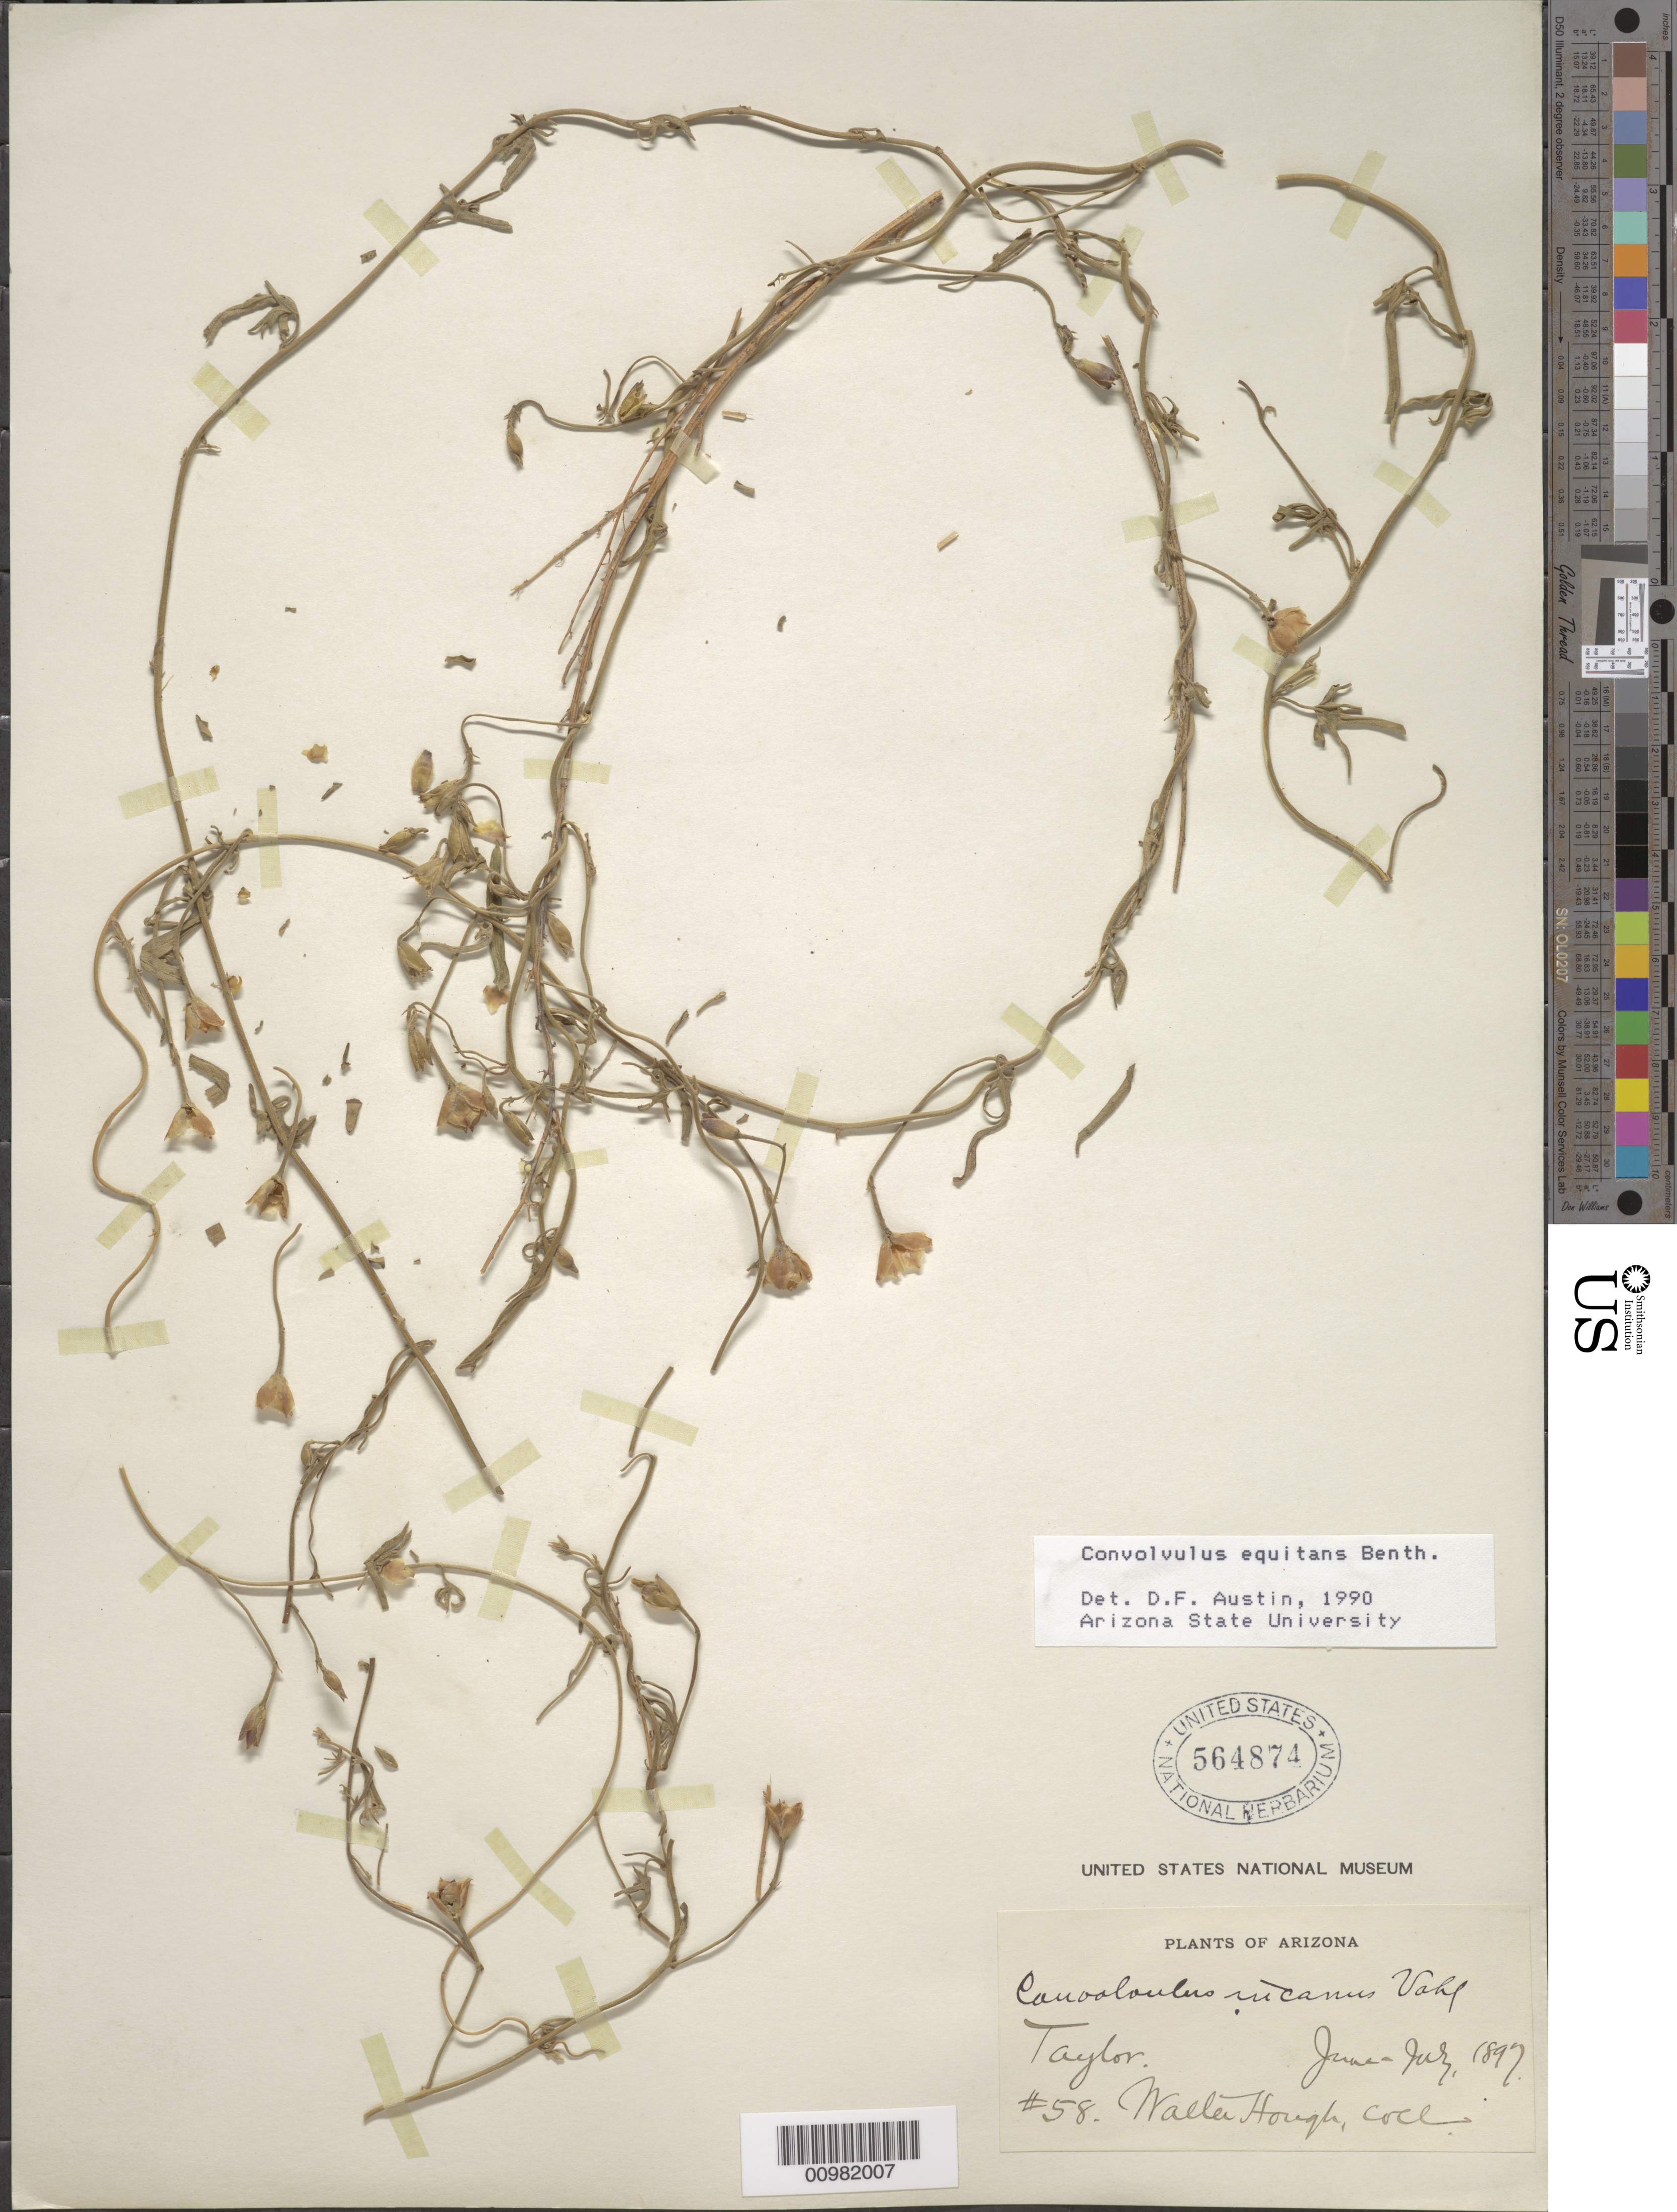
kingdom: Plantae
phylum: Tracheophyta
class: Magnoliopsida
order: Solanales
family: Convolvulaceae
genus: Convolvulus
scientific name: Convolvulus equitans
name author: Benth.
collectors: W. Hough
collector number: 58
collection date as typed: Jun 1897 to -- Jul 1897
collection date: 1897-06/1897-07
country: United States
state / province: Arizona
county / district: Navajo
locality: Taylor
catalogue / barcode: US 564874